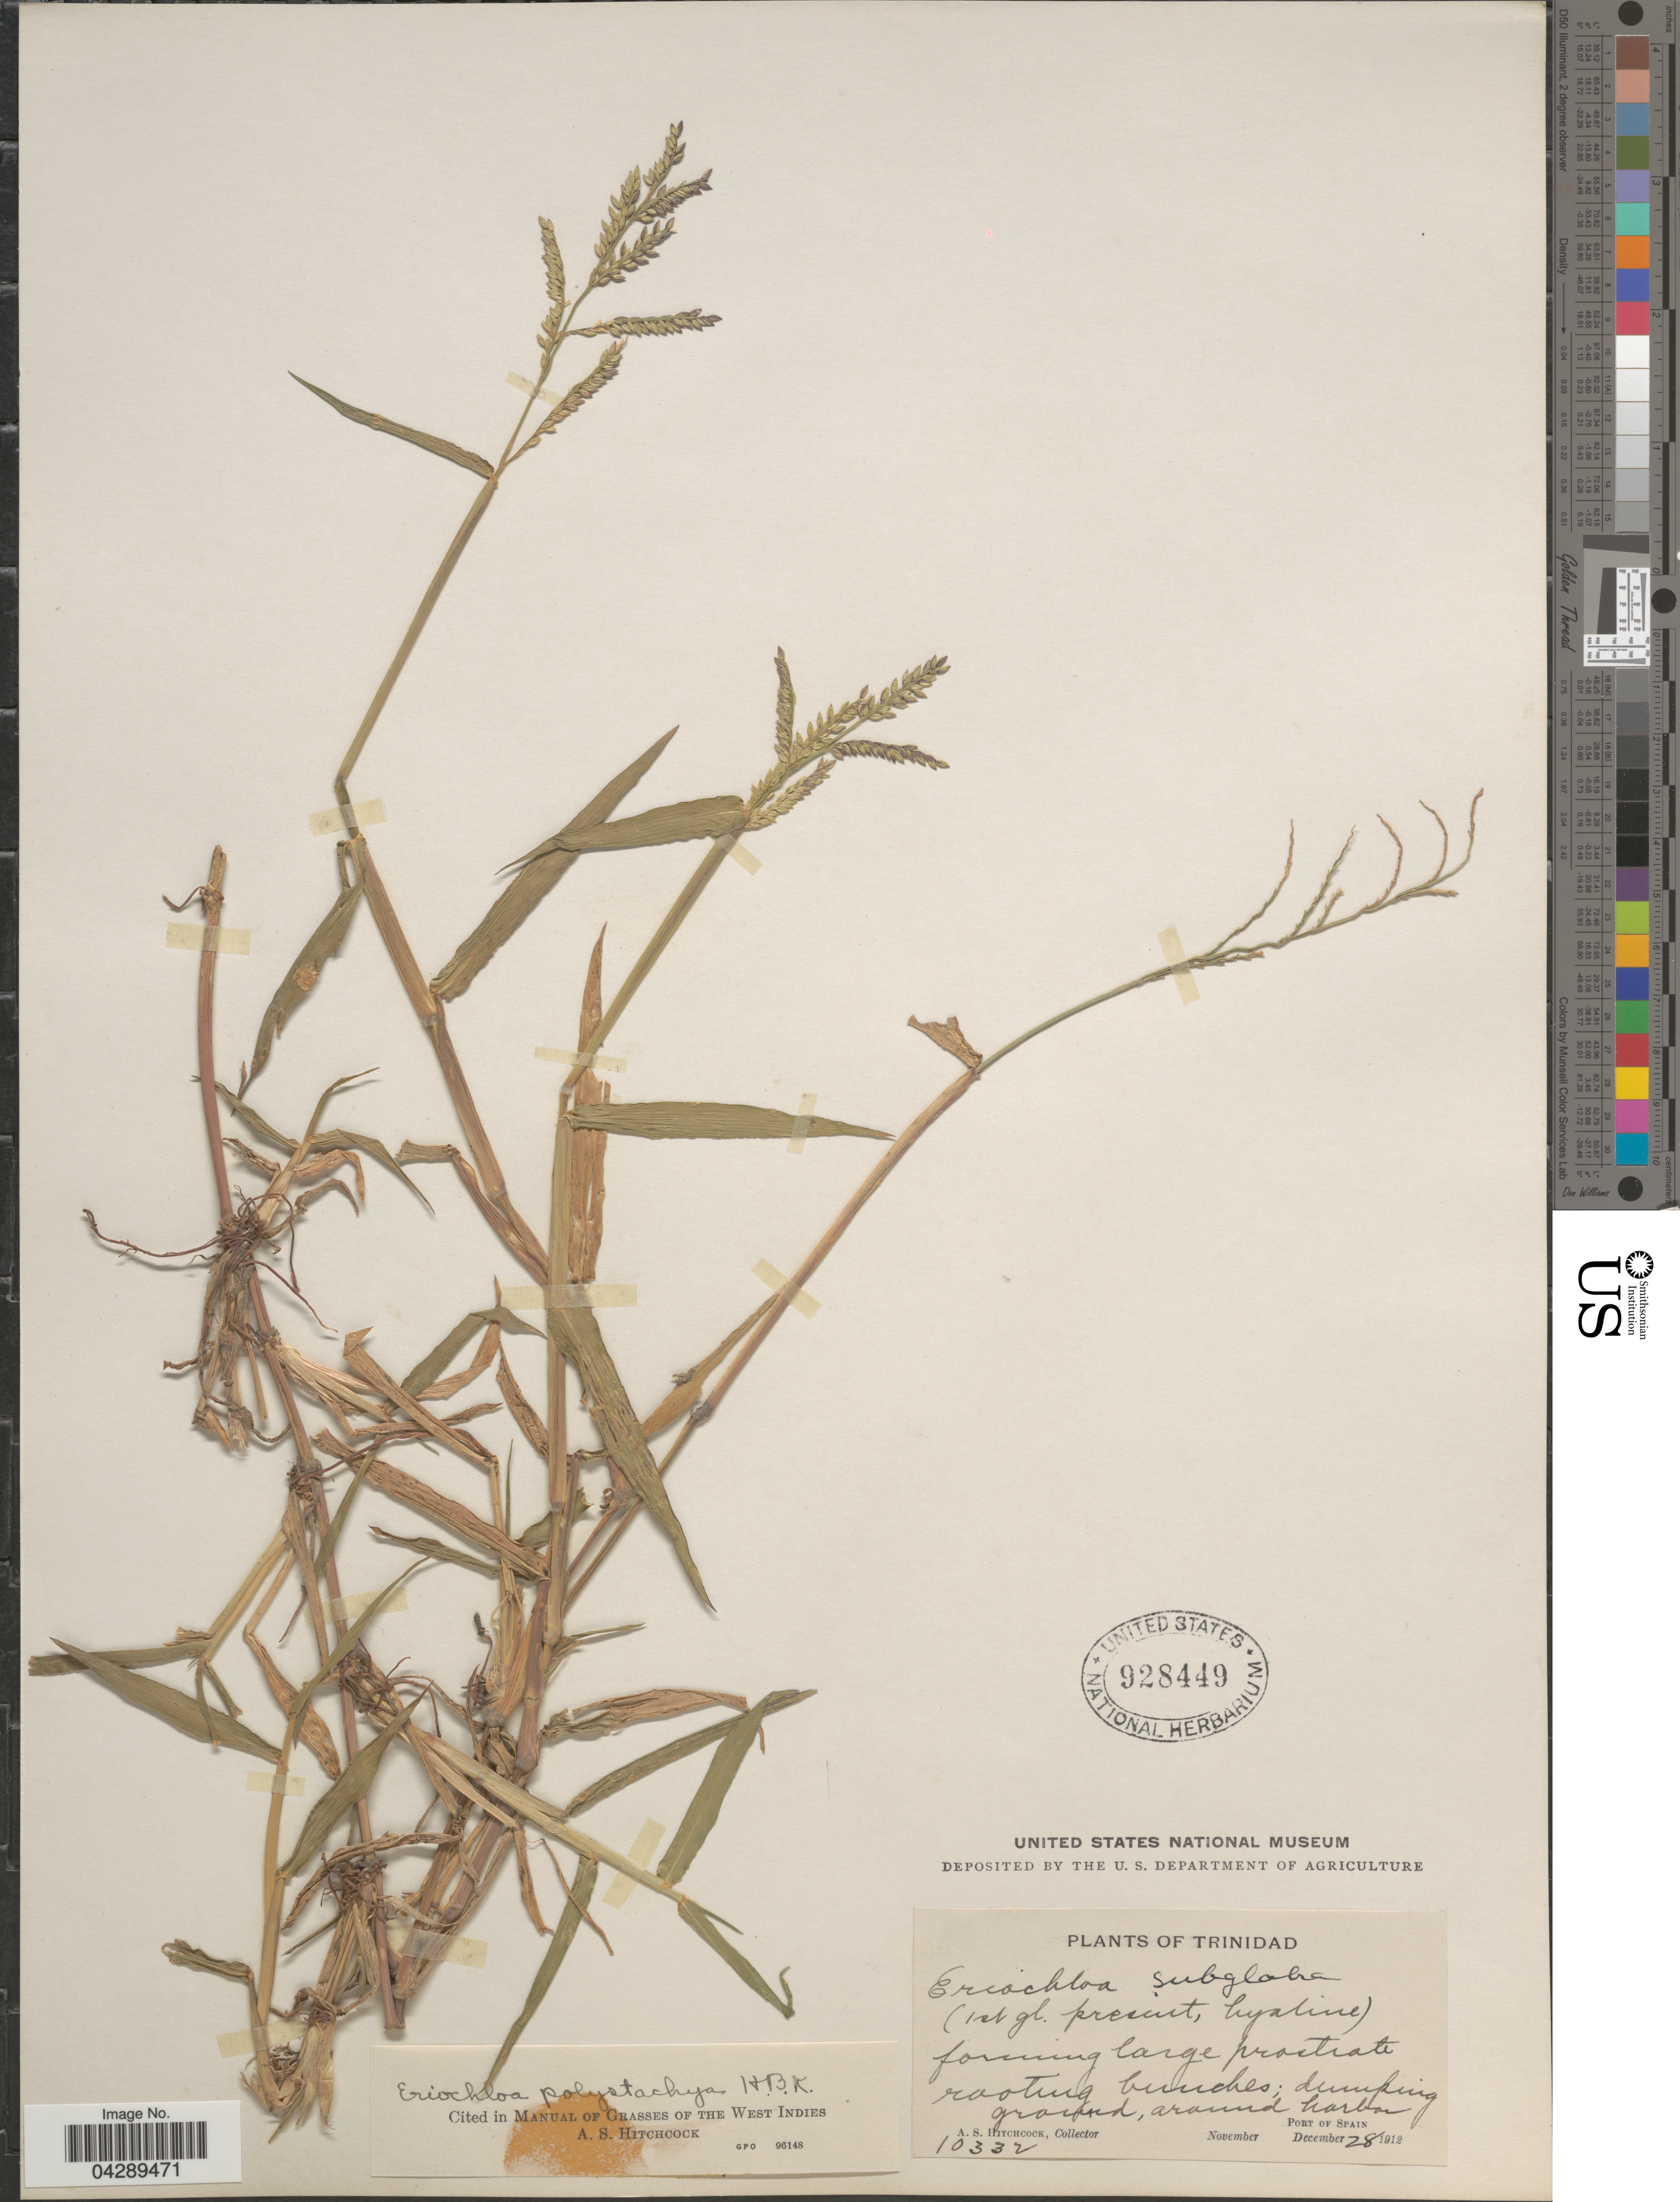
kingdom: Plantae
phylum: Tracheophyta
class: Liliopsida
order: Poales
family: Poaceae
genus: Eriochloa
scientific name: Eriochloa polystachya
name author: Kunth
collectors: A. S. Hitchcock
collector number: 10332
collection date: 1912-12-28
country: Trinidad and Tobago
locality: Around harbor. Port of Spain.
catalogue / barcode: US 928449